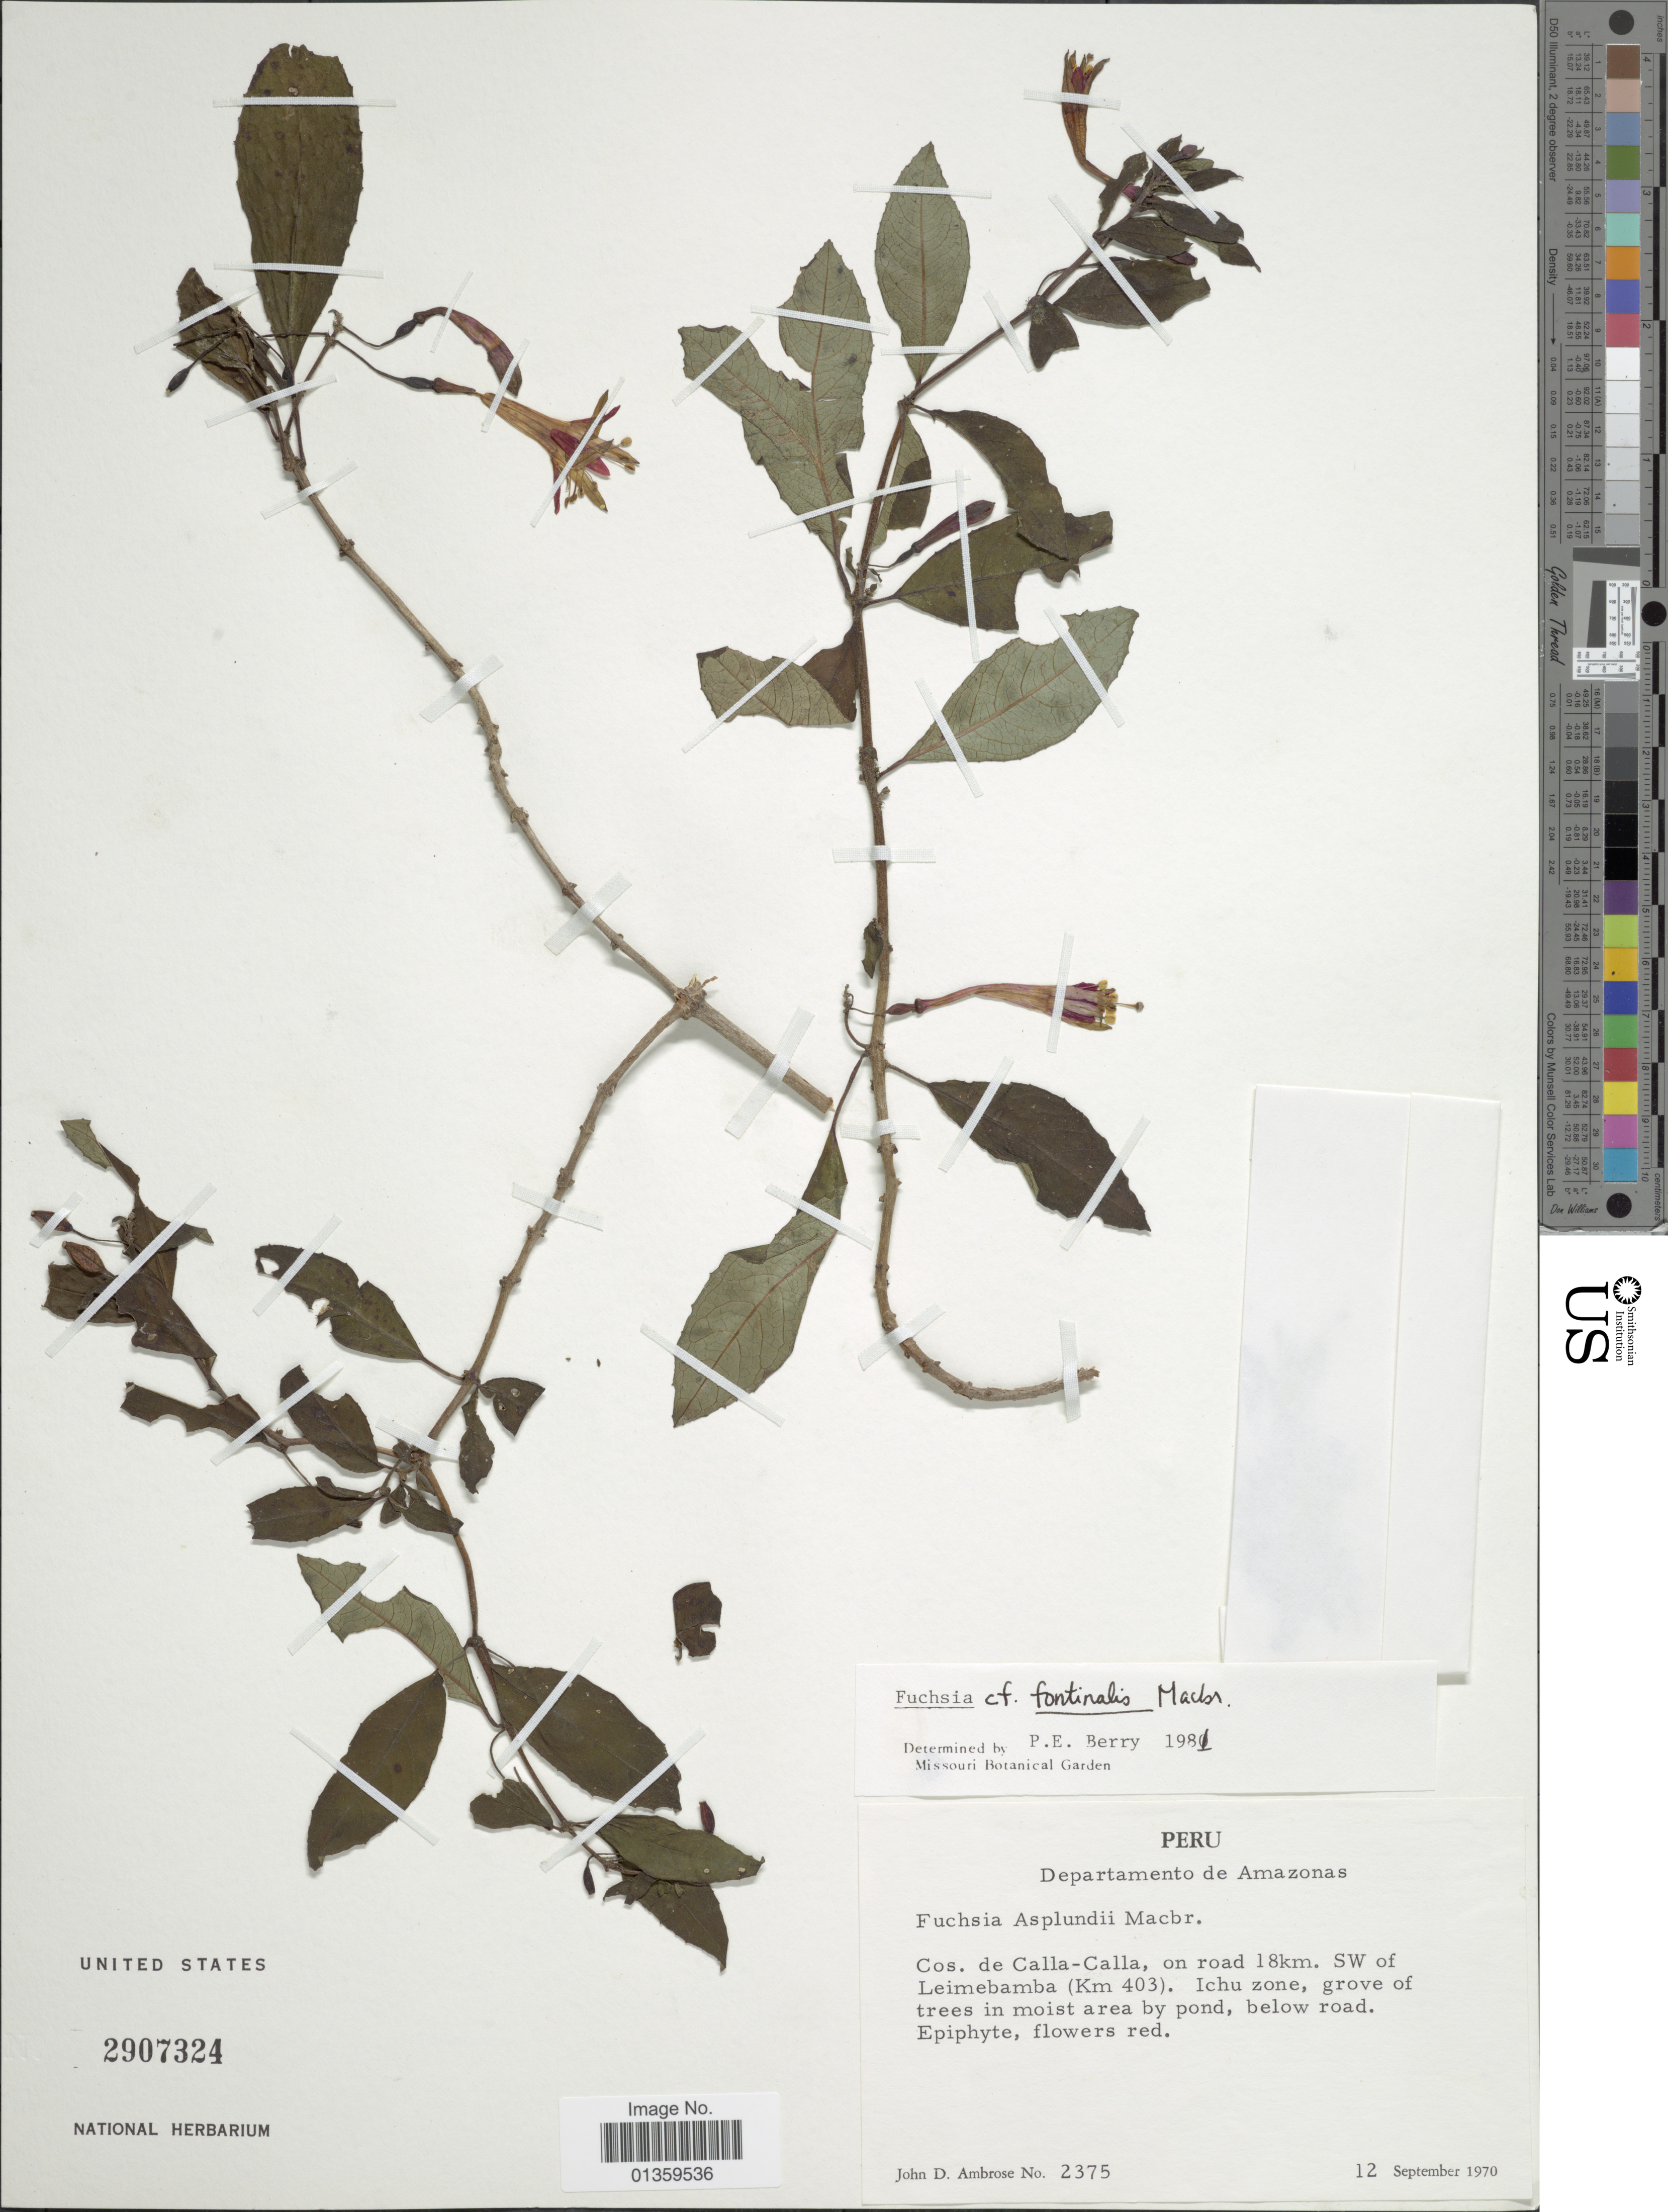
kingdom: Plantae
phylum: Tracheophyta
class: Magnoliopsida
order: Myrtales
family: Onagraceae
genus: Fuchsia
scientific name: Fuchsia fontinalis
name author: J.F. Macbr.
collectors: J. D. Ambrose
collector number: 2375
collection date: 1970-09-12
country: Peru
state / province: Amazonas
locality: Cos. de Calla-Calla, on road 18km. SW of Leimebamba (Km 403). Ichu zone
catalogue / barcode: US 2907324